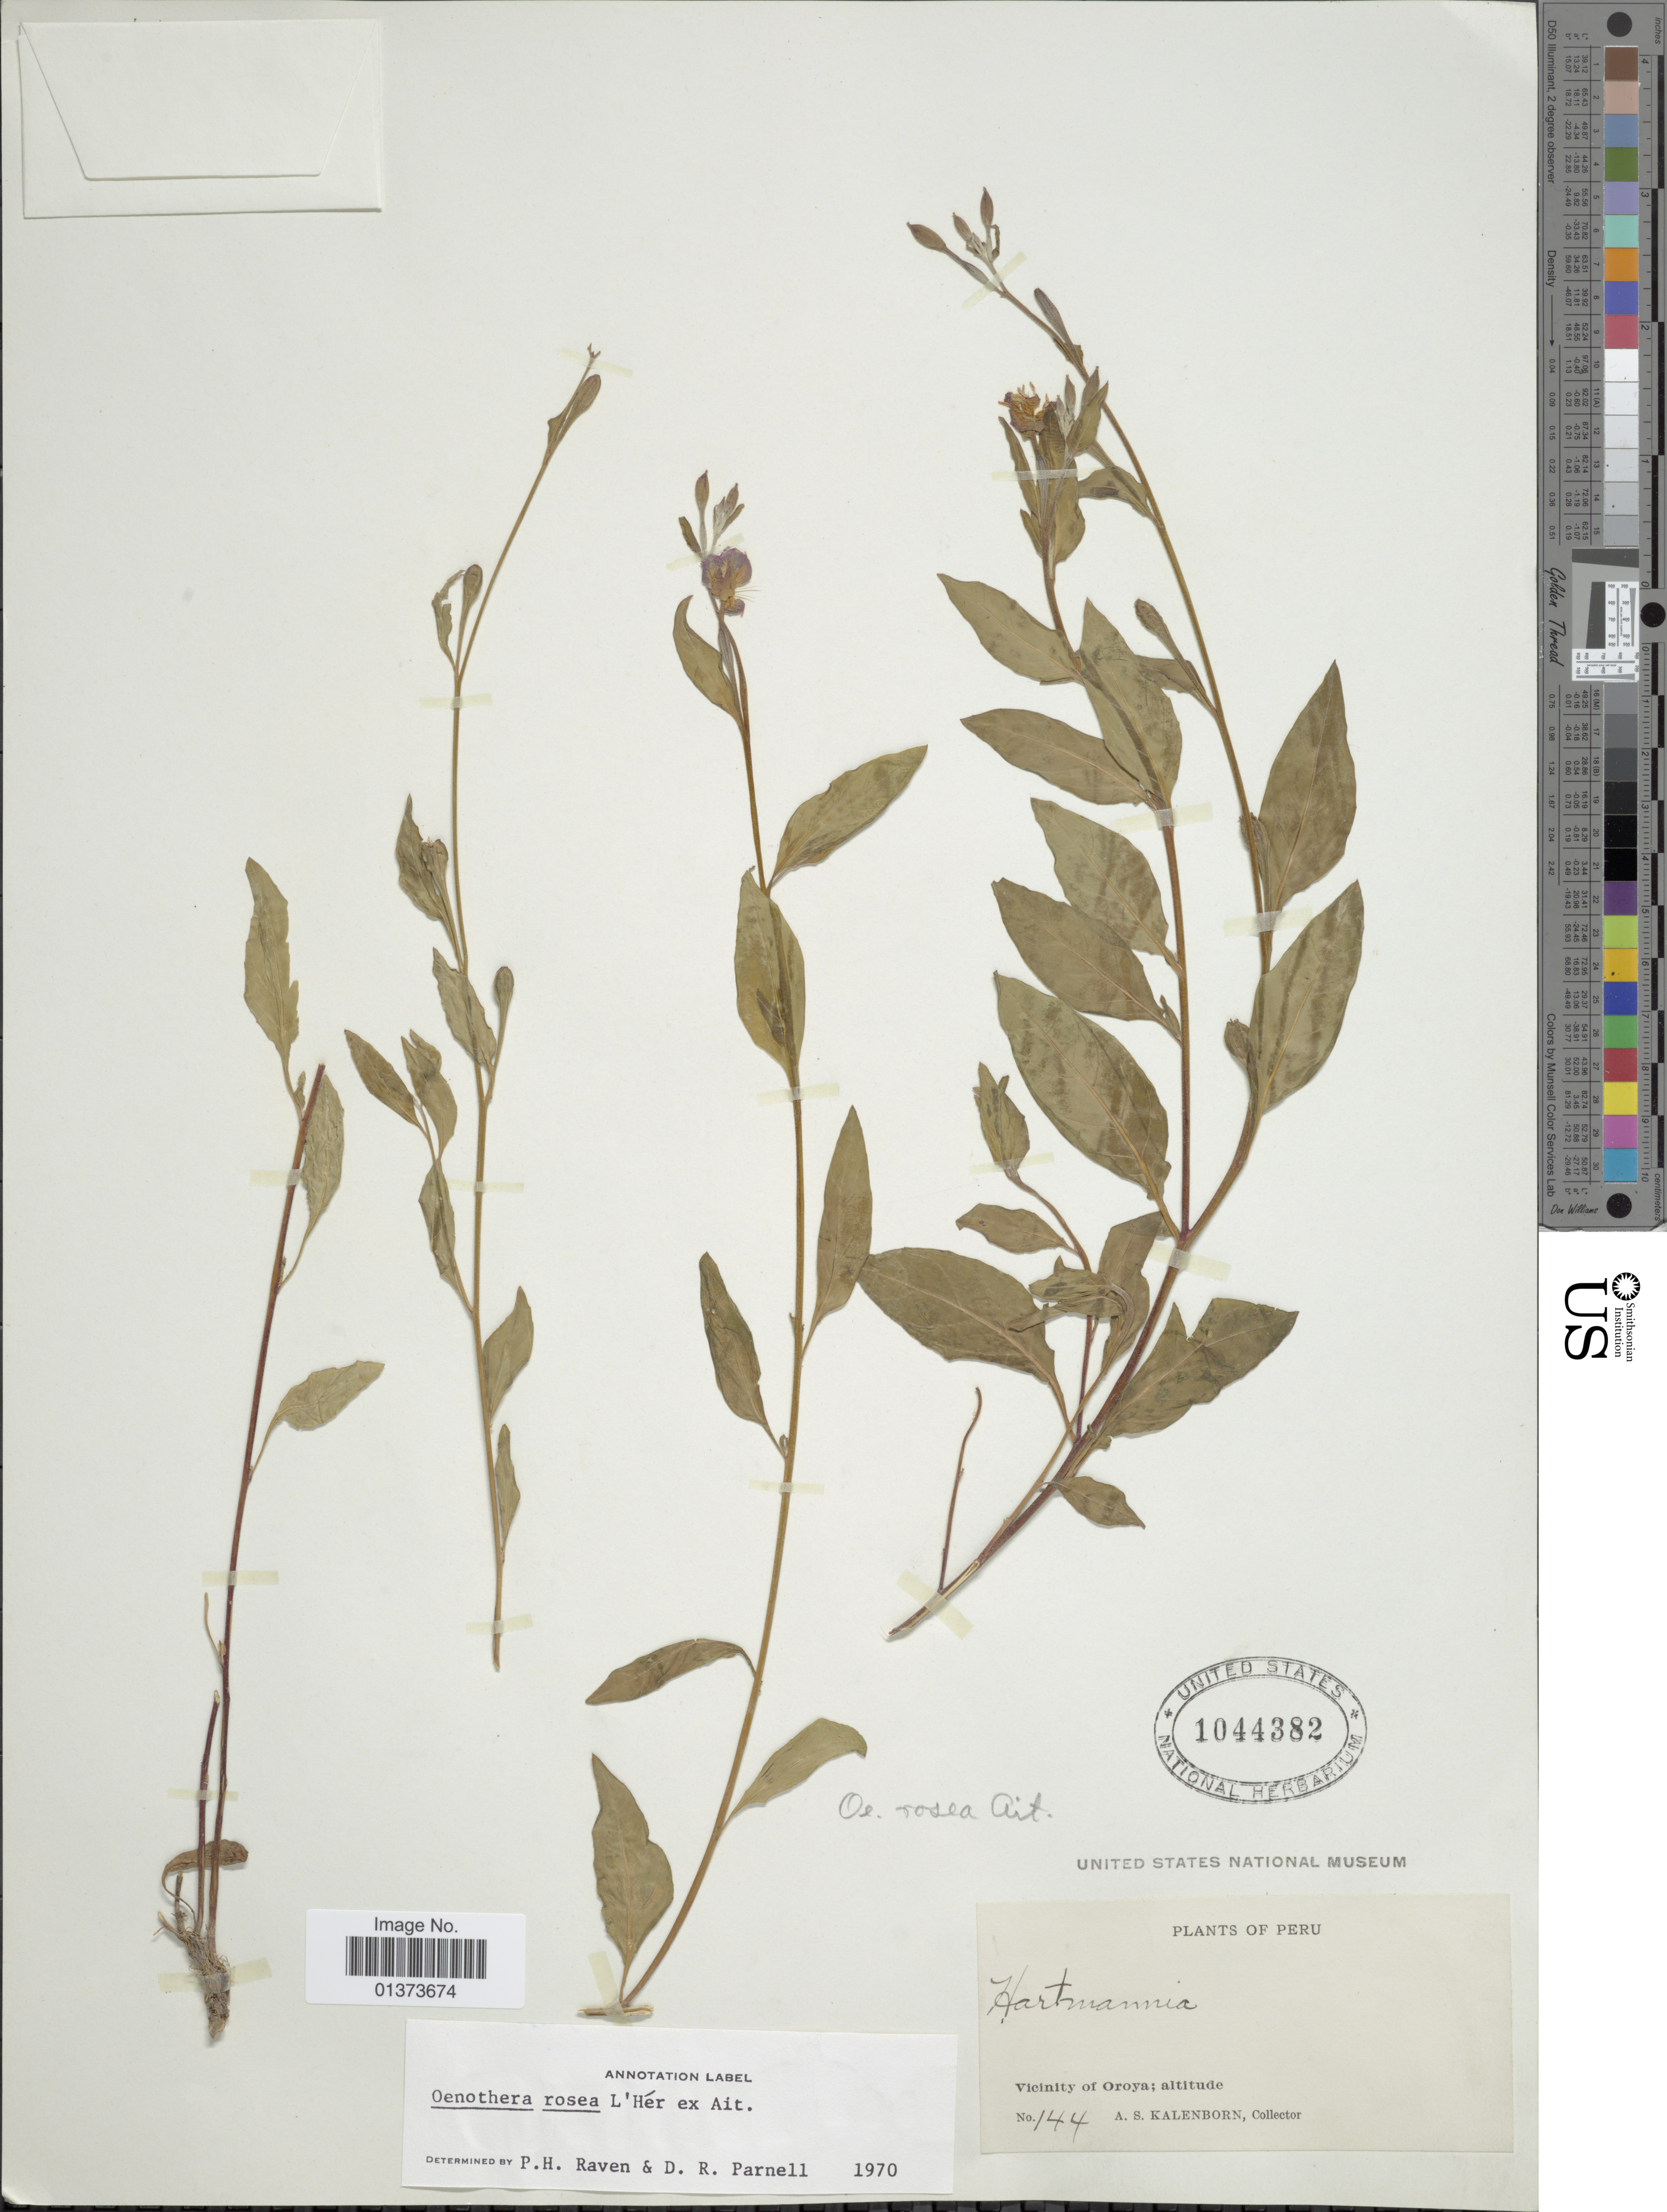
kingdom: Plantae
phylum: Tracheophyta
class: Magnoliopsida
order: Myrtales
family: Onagraceae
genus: Oenothera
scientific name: Oenothera rosea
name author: L'Hér. ex Aiton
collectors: A. Kalenborn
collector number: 144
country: Peru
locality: Vicinity of Oroya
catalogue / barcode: US 1044382